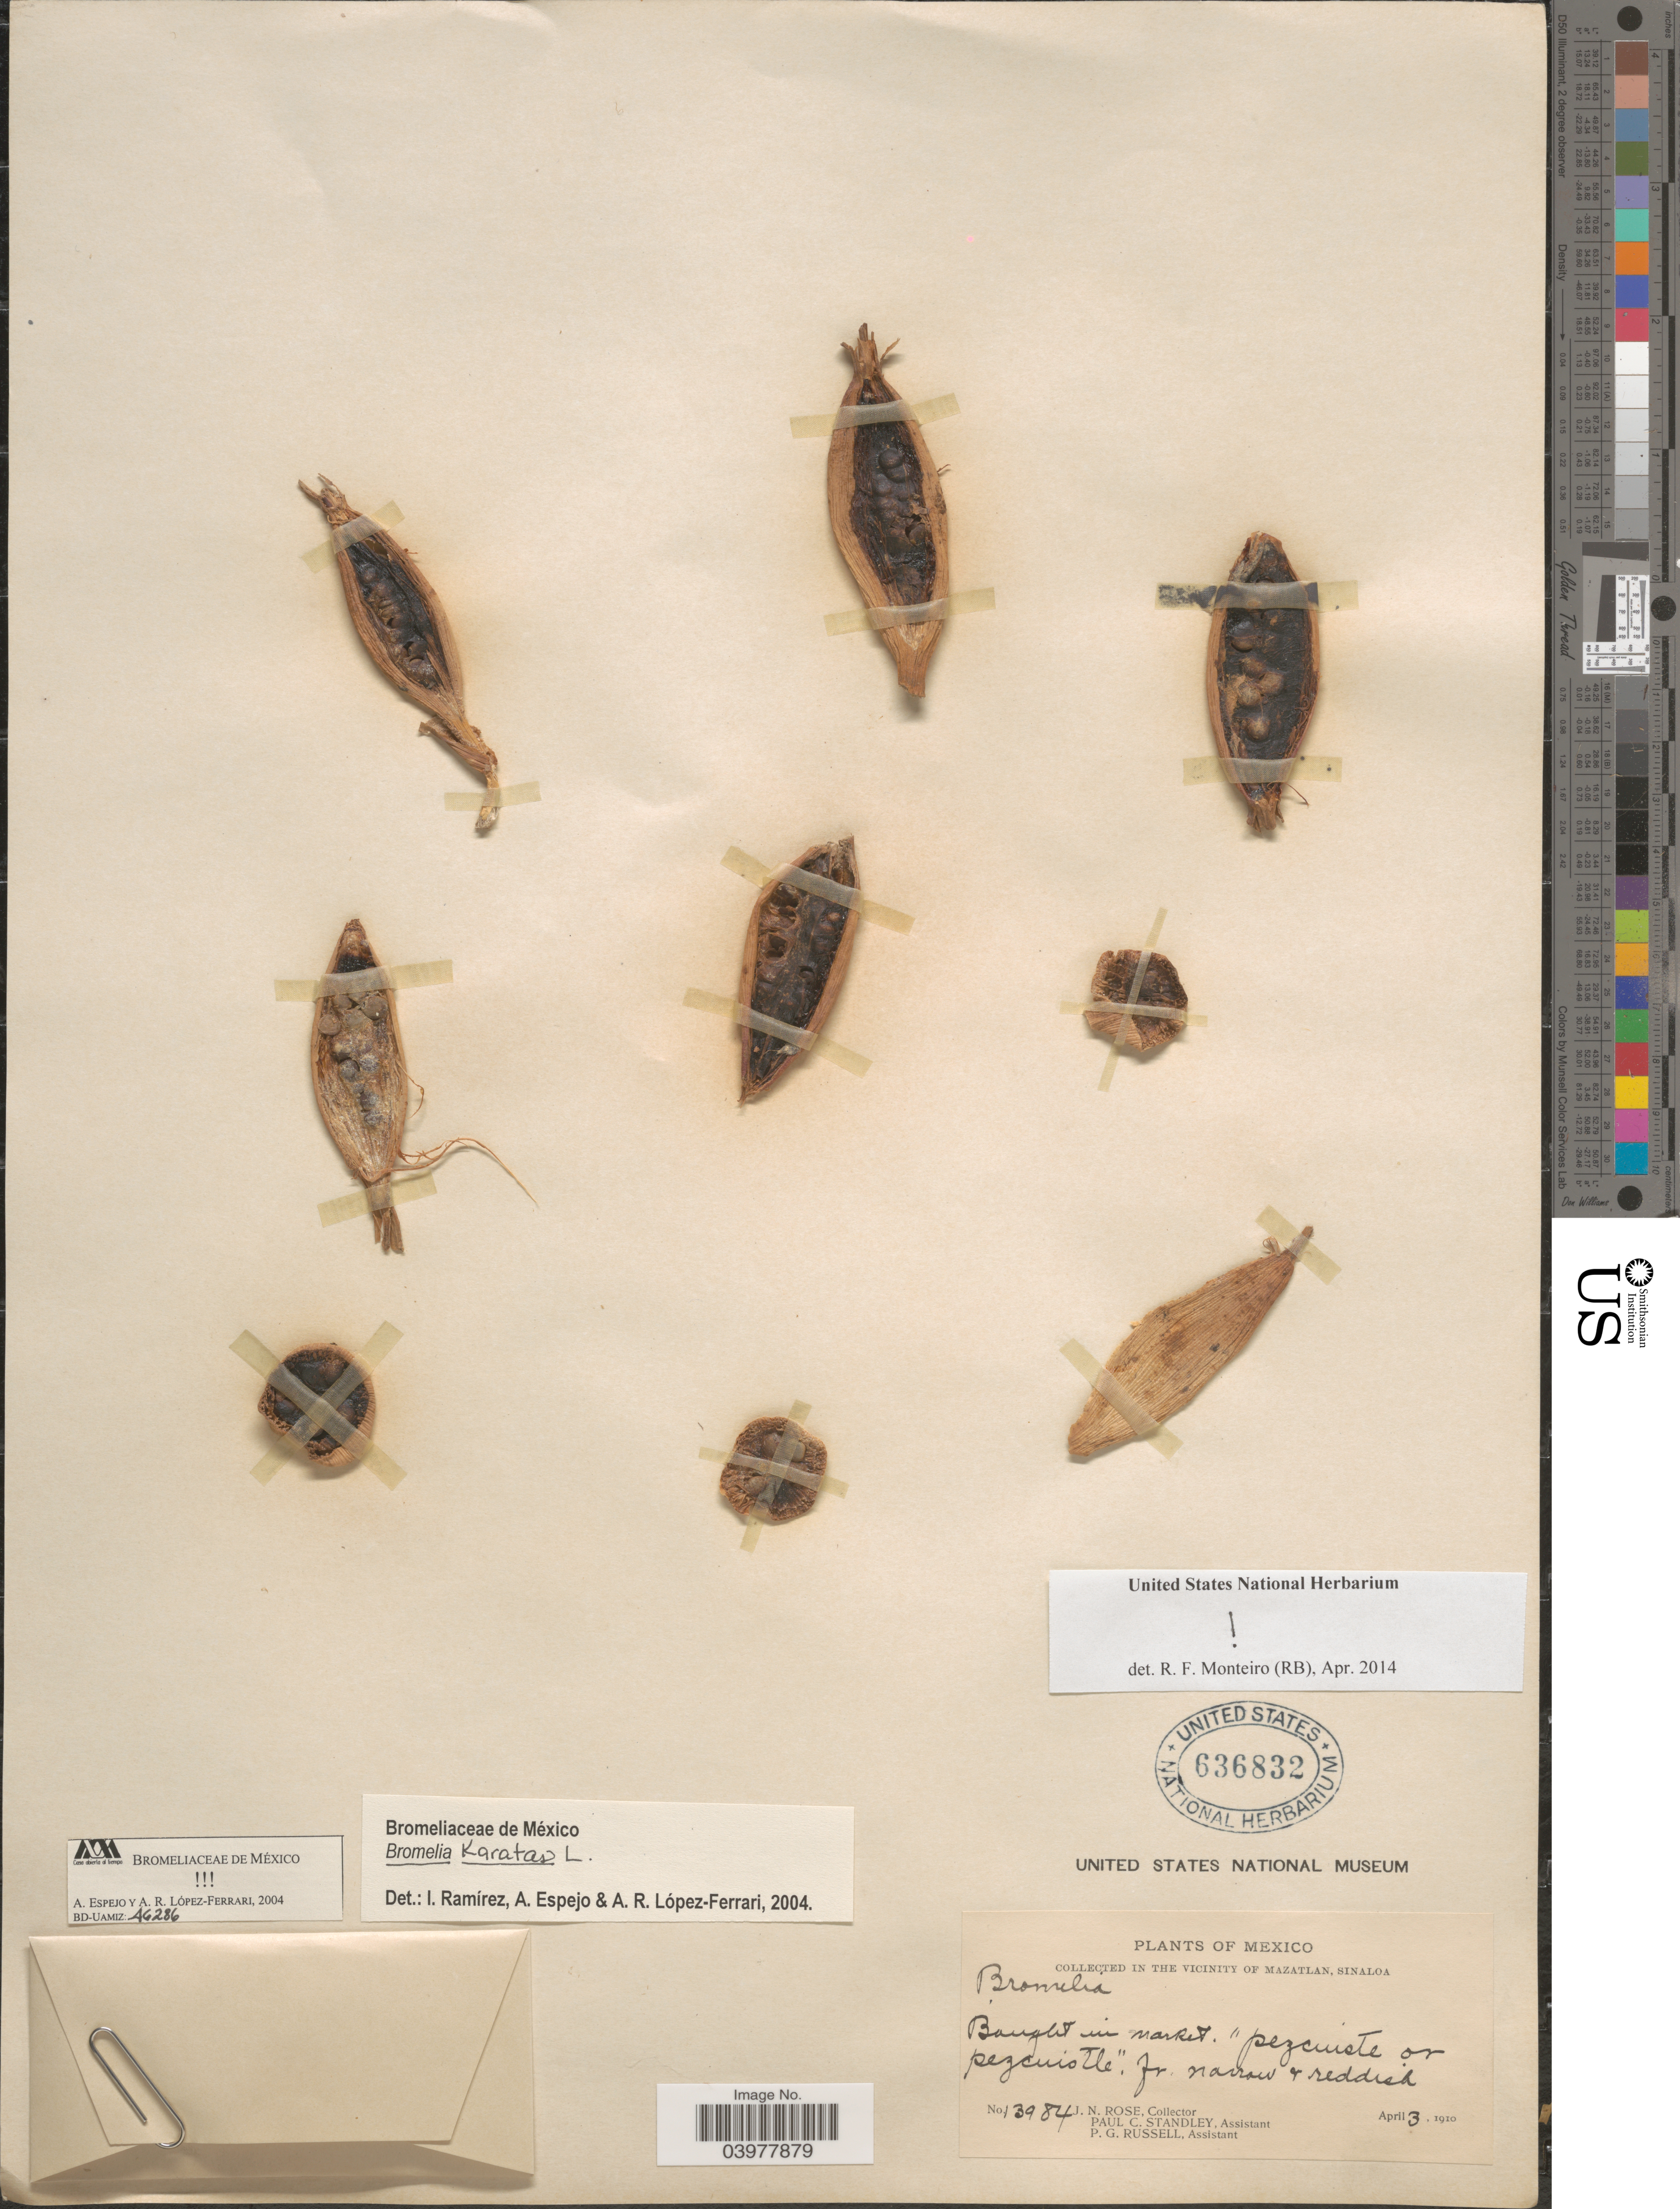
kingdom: Plantae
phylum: Tracheophyta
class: Liliopsida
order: Poales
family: Bromeliaceae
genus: Bromelia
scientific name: Bromelia karatas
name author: L.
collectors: J. N. Rose, P. C. Standley & P. G. Russell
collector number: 13984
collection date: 1910-04-03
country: Mexico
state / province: Sinaloa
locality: In the Vicinity of Mazatlan.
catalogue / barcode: US 636832